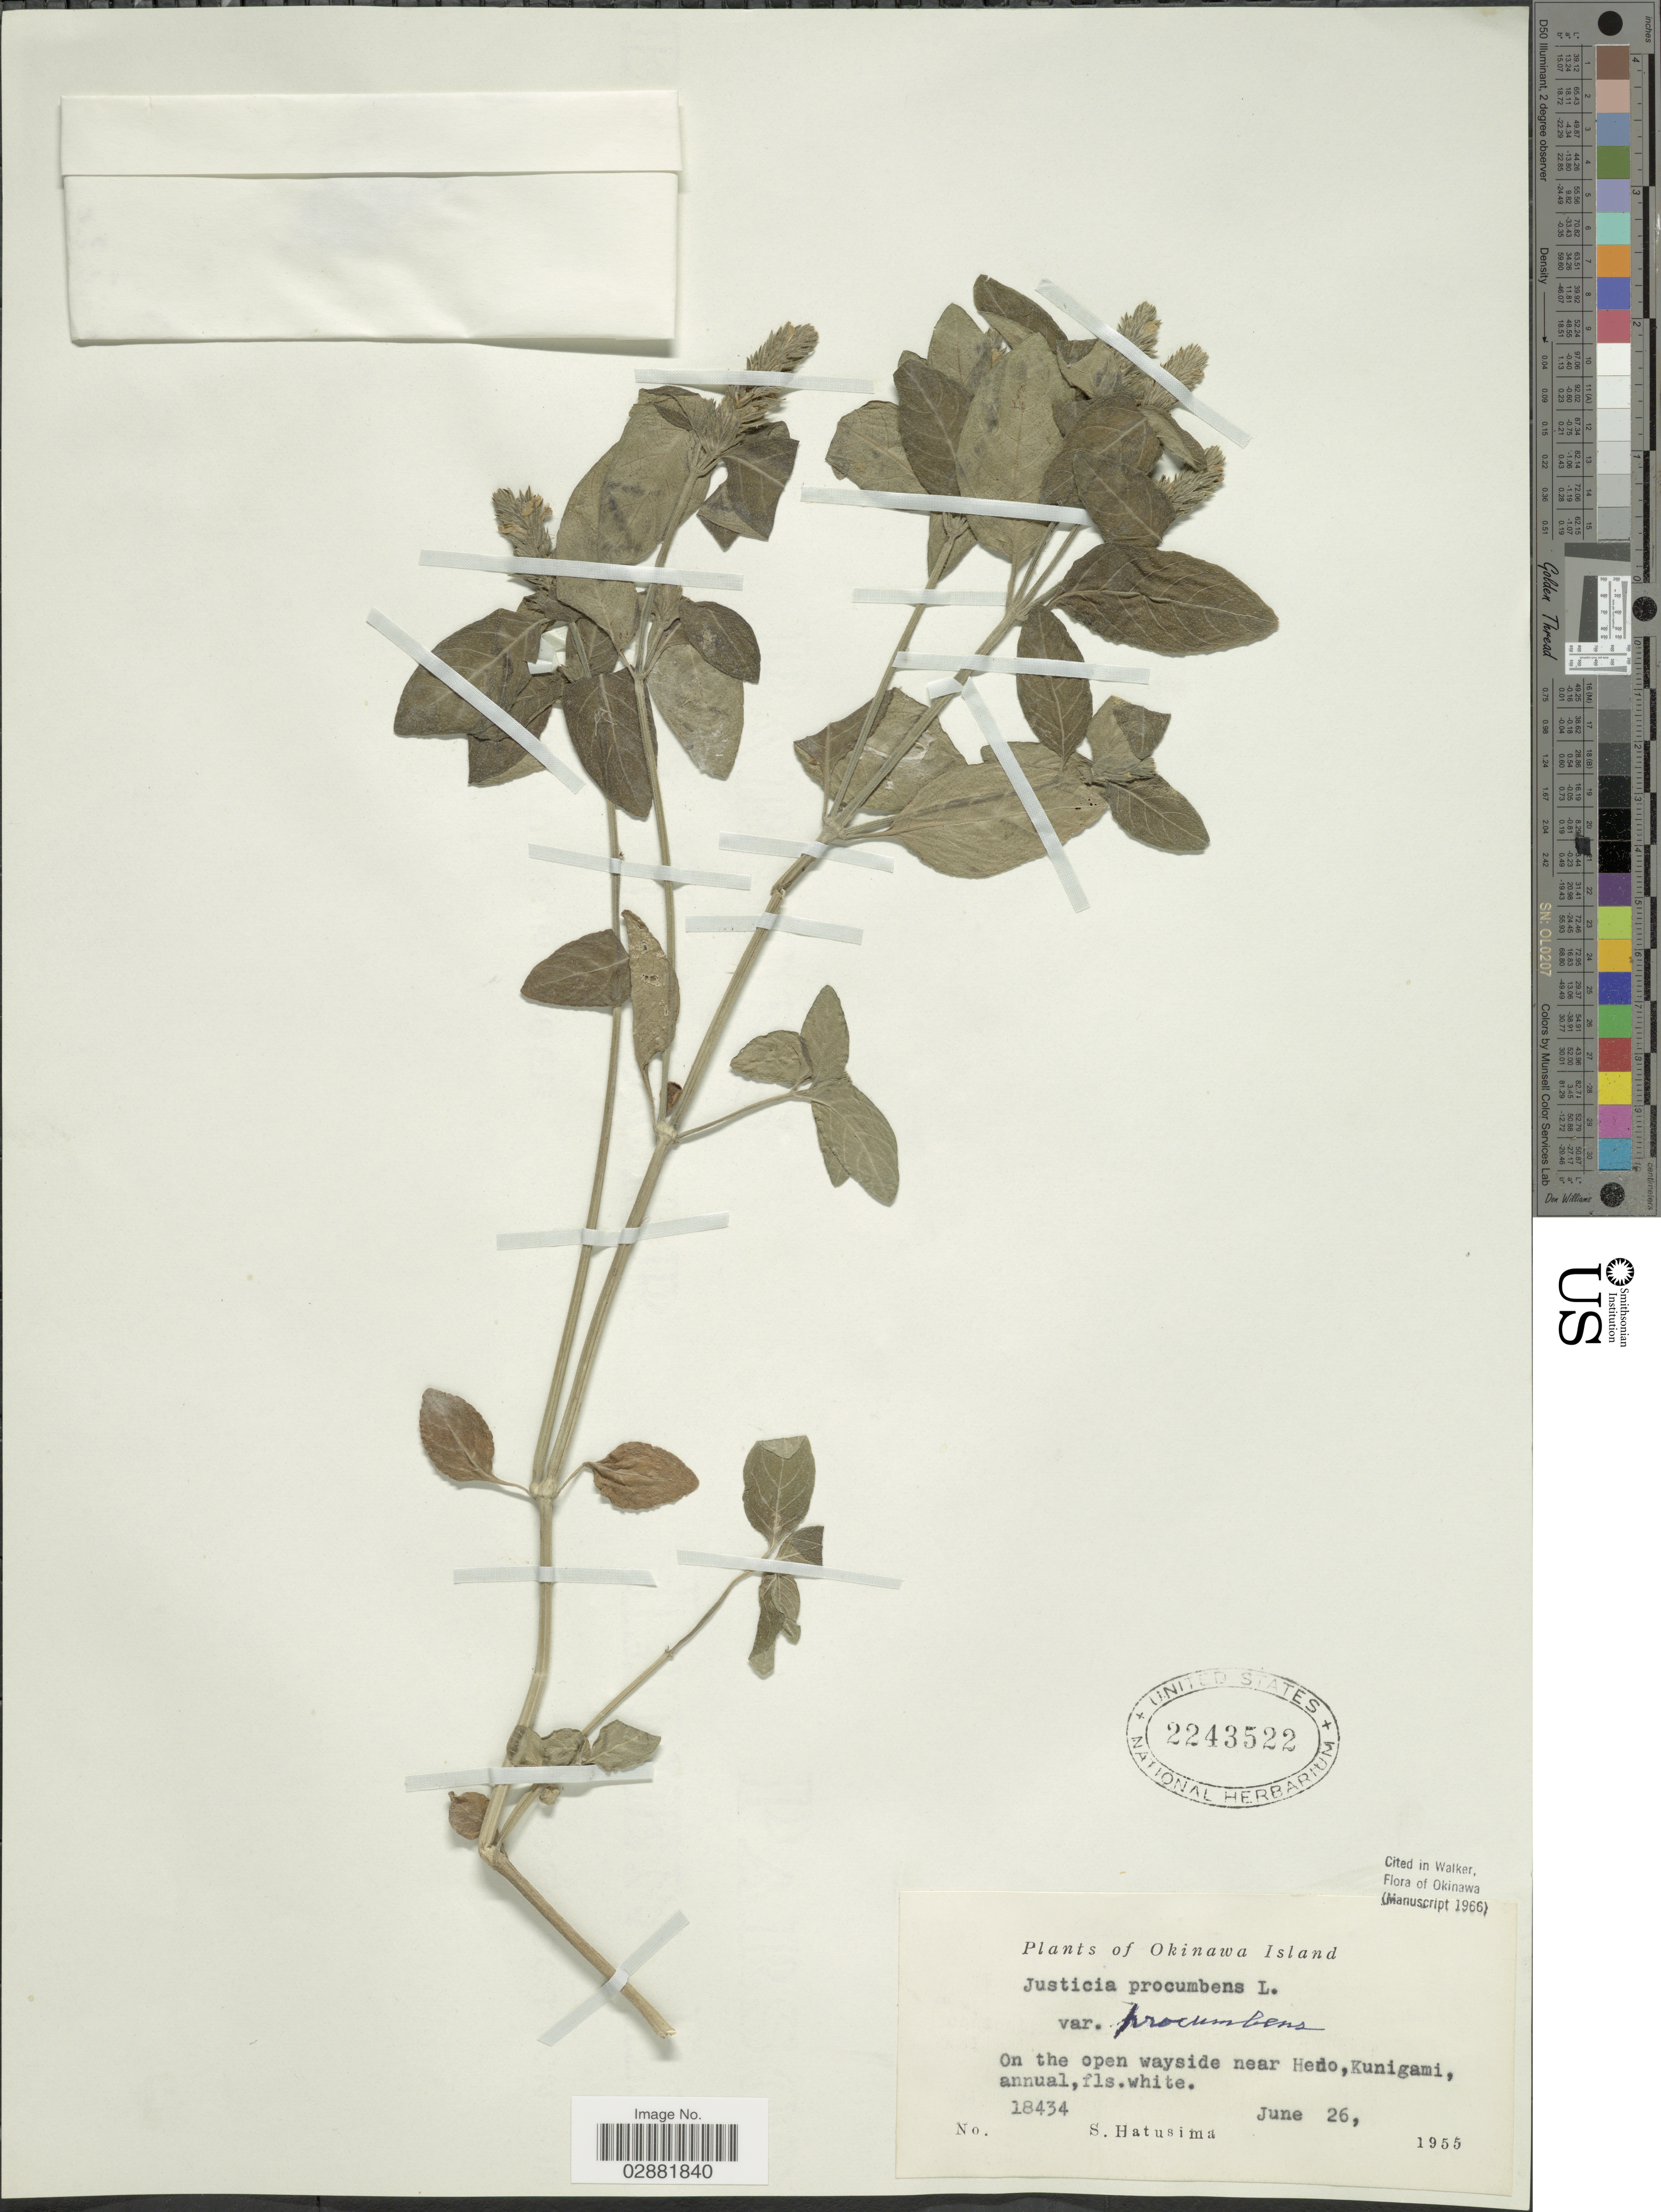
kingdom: Plantae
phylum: Tracheophyta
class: Magnoliopsida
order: Lamiales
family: Acanthaceae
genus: Justicia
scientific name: Justicia procumbens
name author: L.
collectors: S. Hatusima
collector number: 18434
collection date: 1955-06-26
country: Japan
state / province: Okinawa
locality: Okinawa Island, On the open wayside near Hedo, Kunigami.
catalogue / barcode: US 2243522